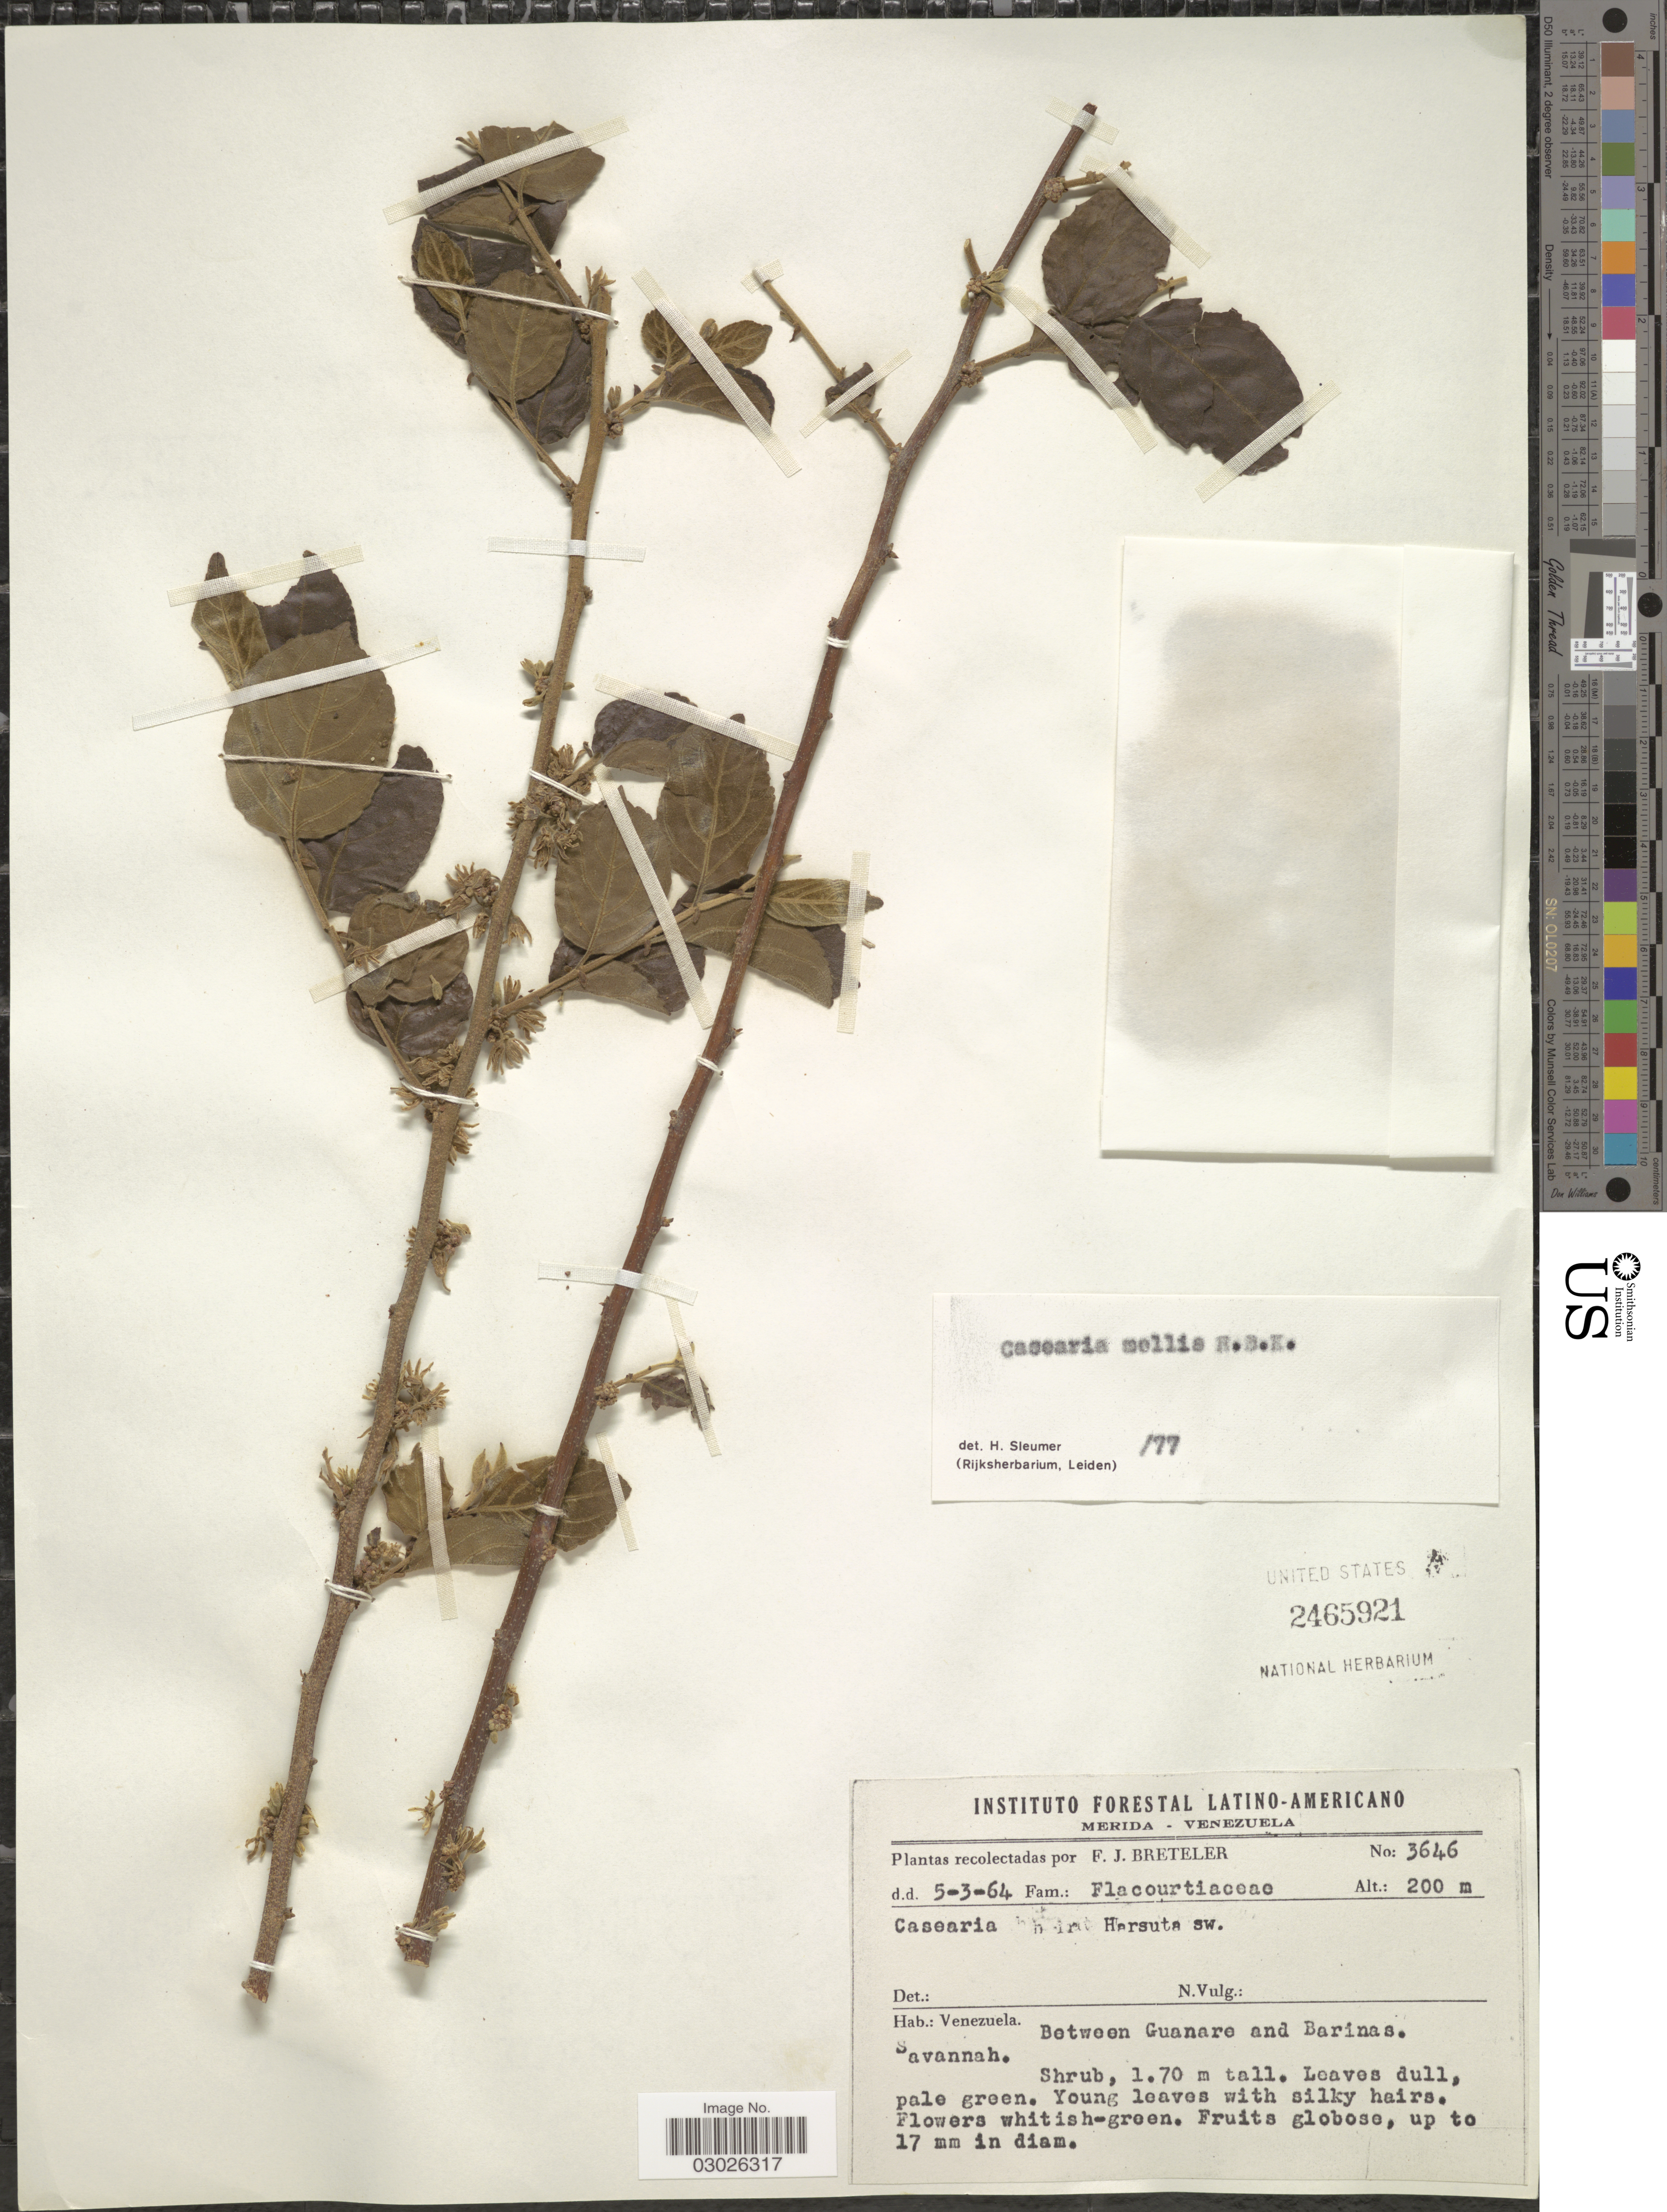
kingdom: Plantae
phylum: Tracheophyta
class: Magnoliopsida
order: Malpighiales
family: Salicaceae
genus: Casearia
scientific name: Casearia mollis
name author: Kunth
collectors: F. J. Breteler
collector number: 3646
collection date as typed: Transcribed d/m/y: 5/3/64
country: Venezuela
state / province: Barinas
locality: Between Guanare and Barinas.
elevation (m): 200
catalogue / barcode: US 2465921